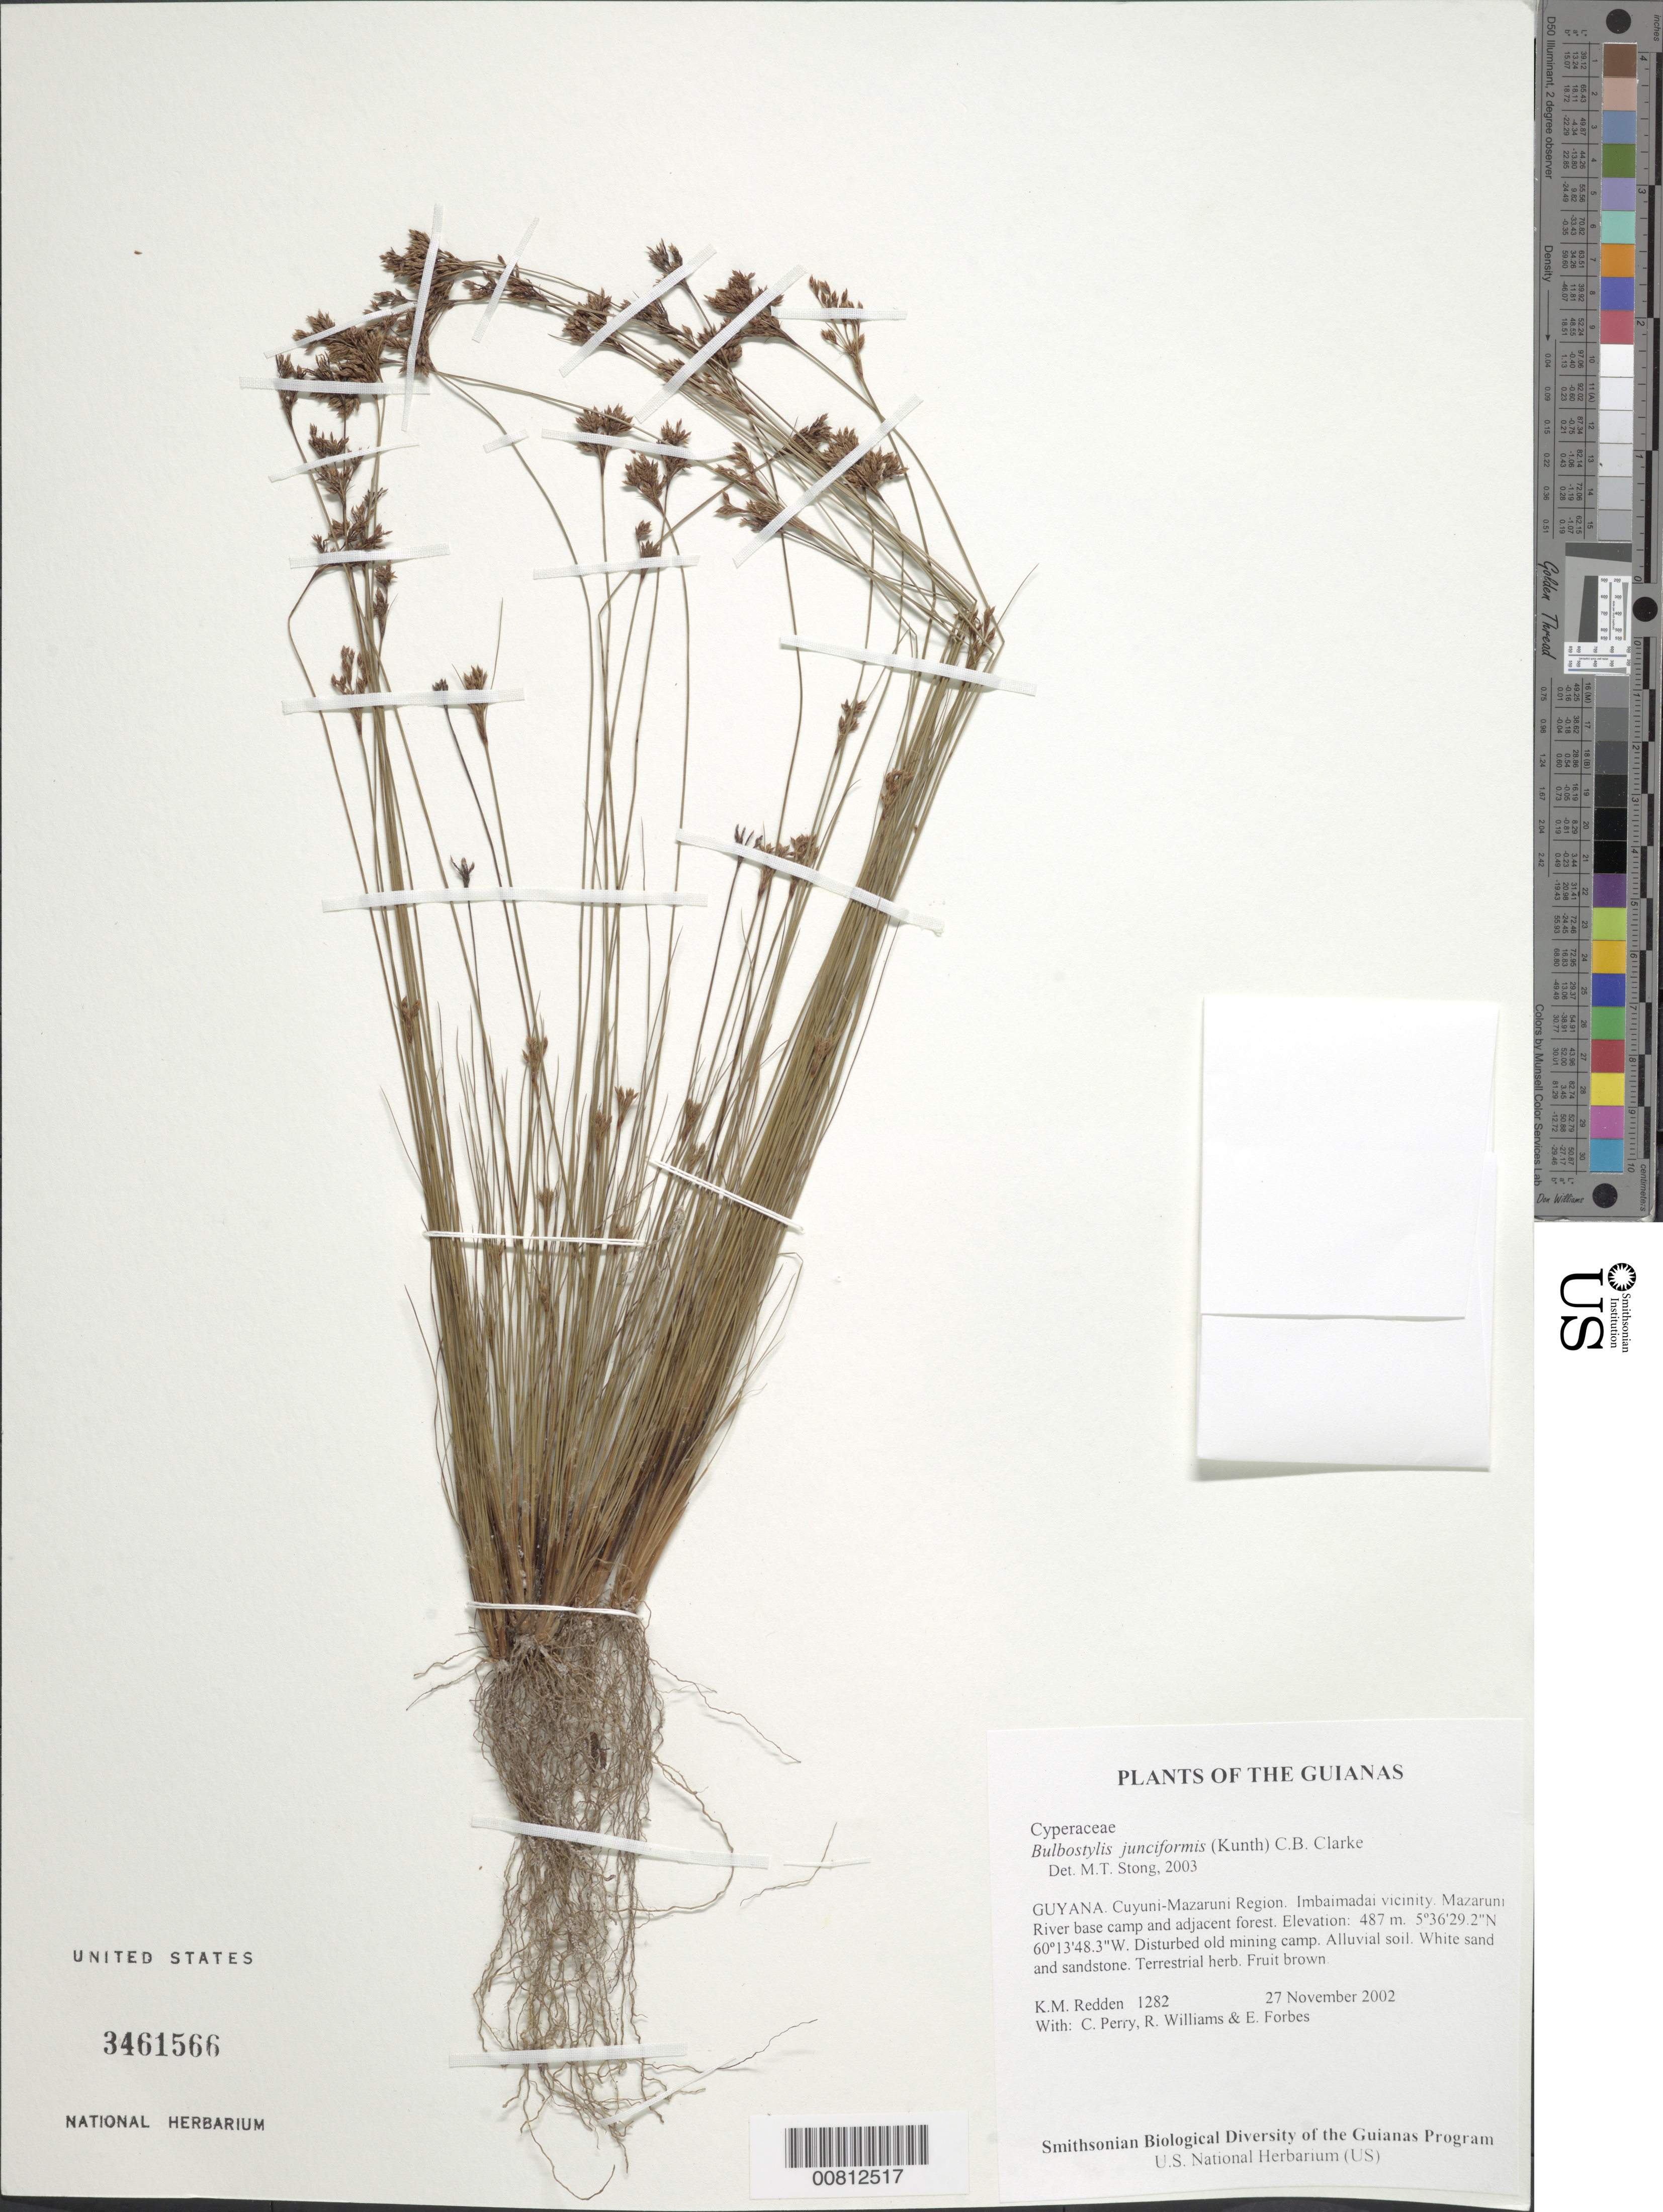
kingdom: Plantae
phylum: Tracheophyta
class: Liliopsida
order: Poales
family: Cyperaceae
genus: Bulbostylis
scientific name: Bulbostylis junciformis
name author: (Kunth) C.B. Clarke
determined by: Strong, M. T., (US), Smithsonian Institution - National Museum of Natural History (UNITED STATES)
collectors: K. M. Redden, C. Perry, R. Williams & E. Forbes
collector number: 1282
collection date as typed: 27 November 2002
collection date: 2002-11-27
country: Guyana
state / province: Cuyuni-Mazaruni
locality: Imbaimadai vicinity. Mazaruni River base camp and adjacent forest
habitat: Disturbed old mining camp. Alluvial soil. White sand and sandstone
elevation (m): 487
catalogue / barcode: US 3461566